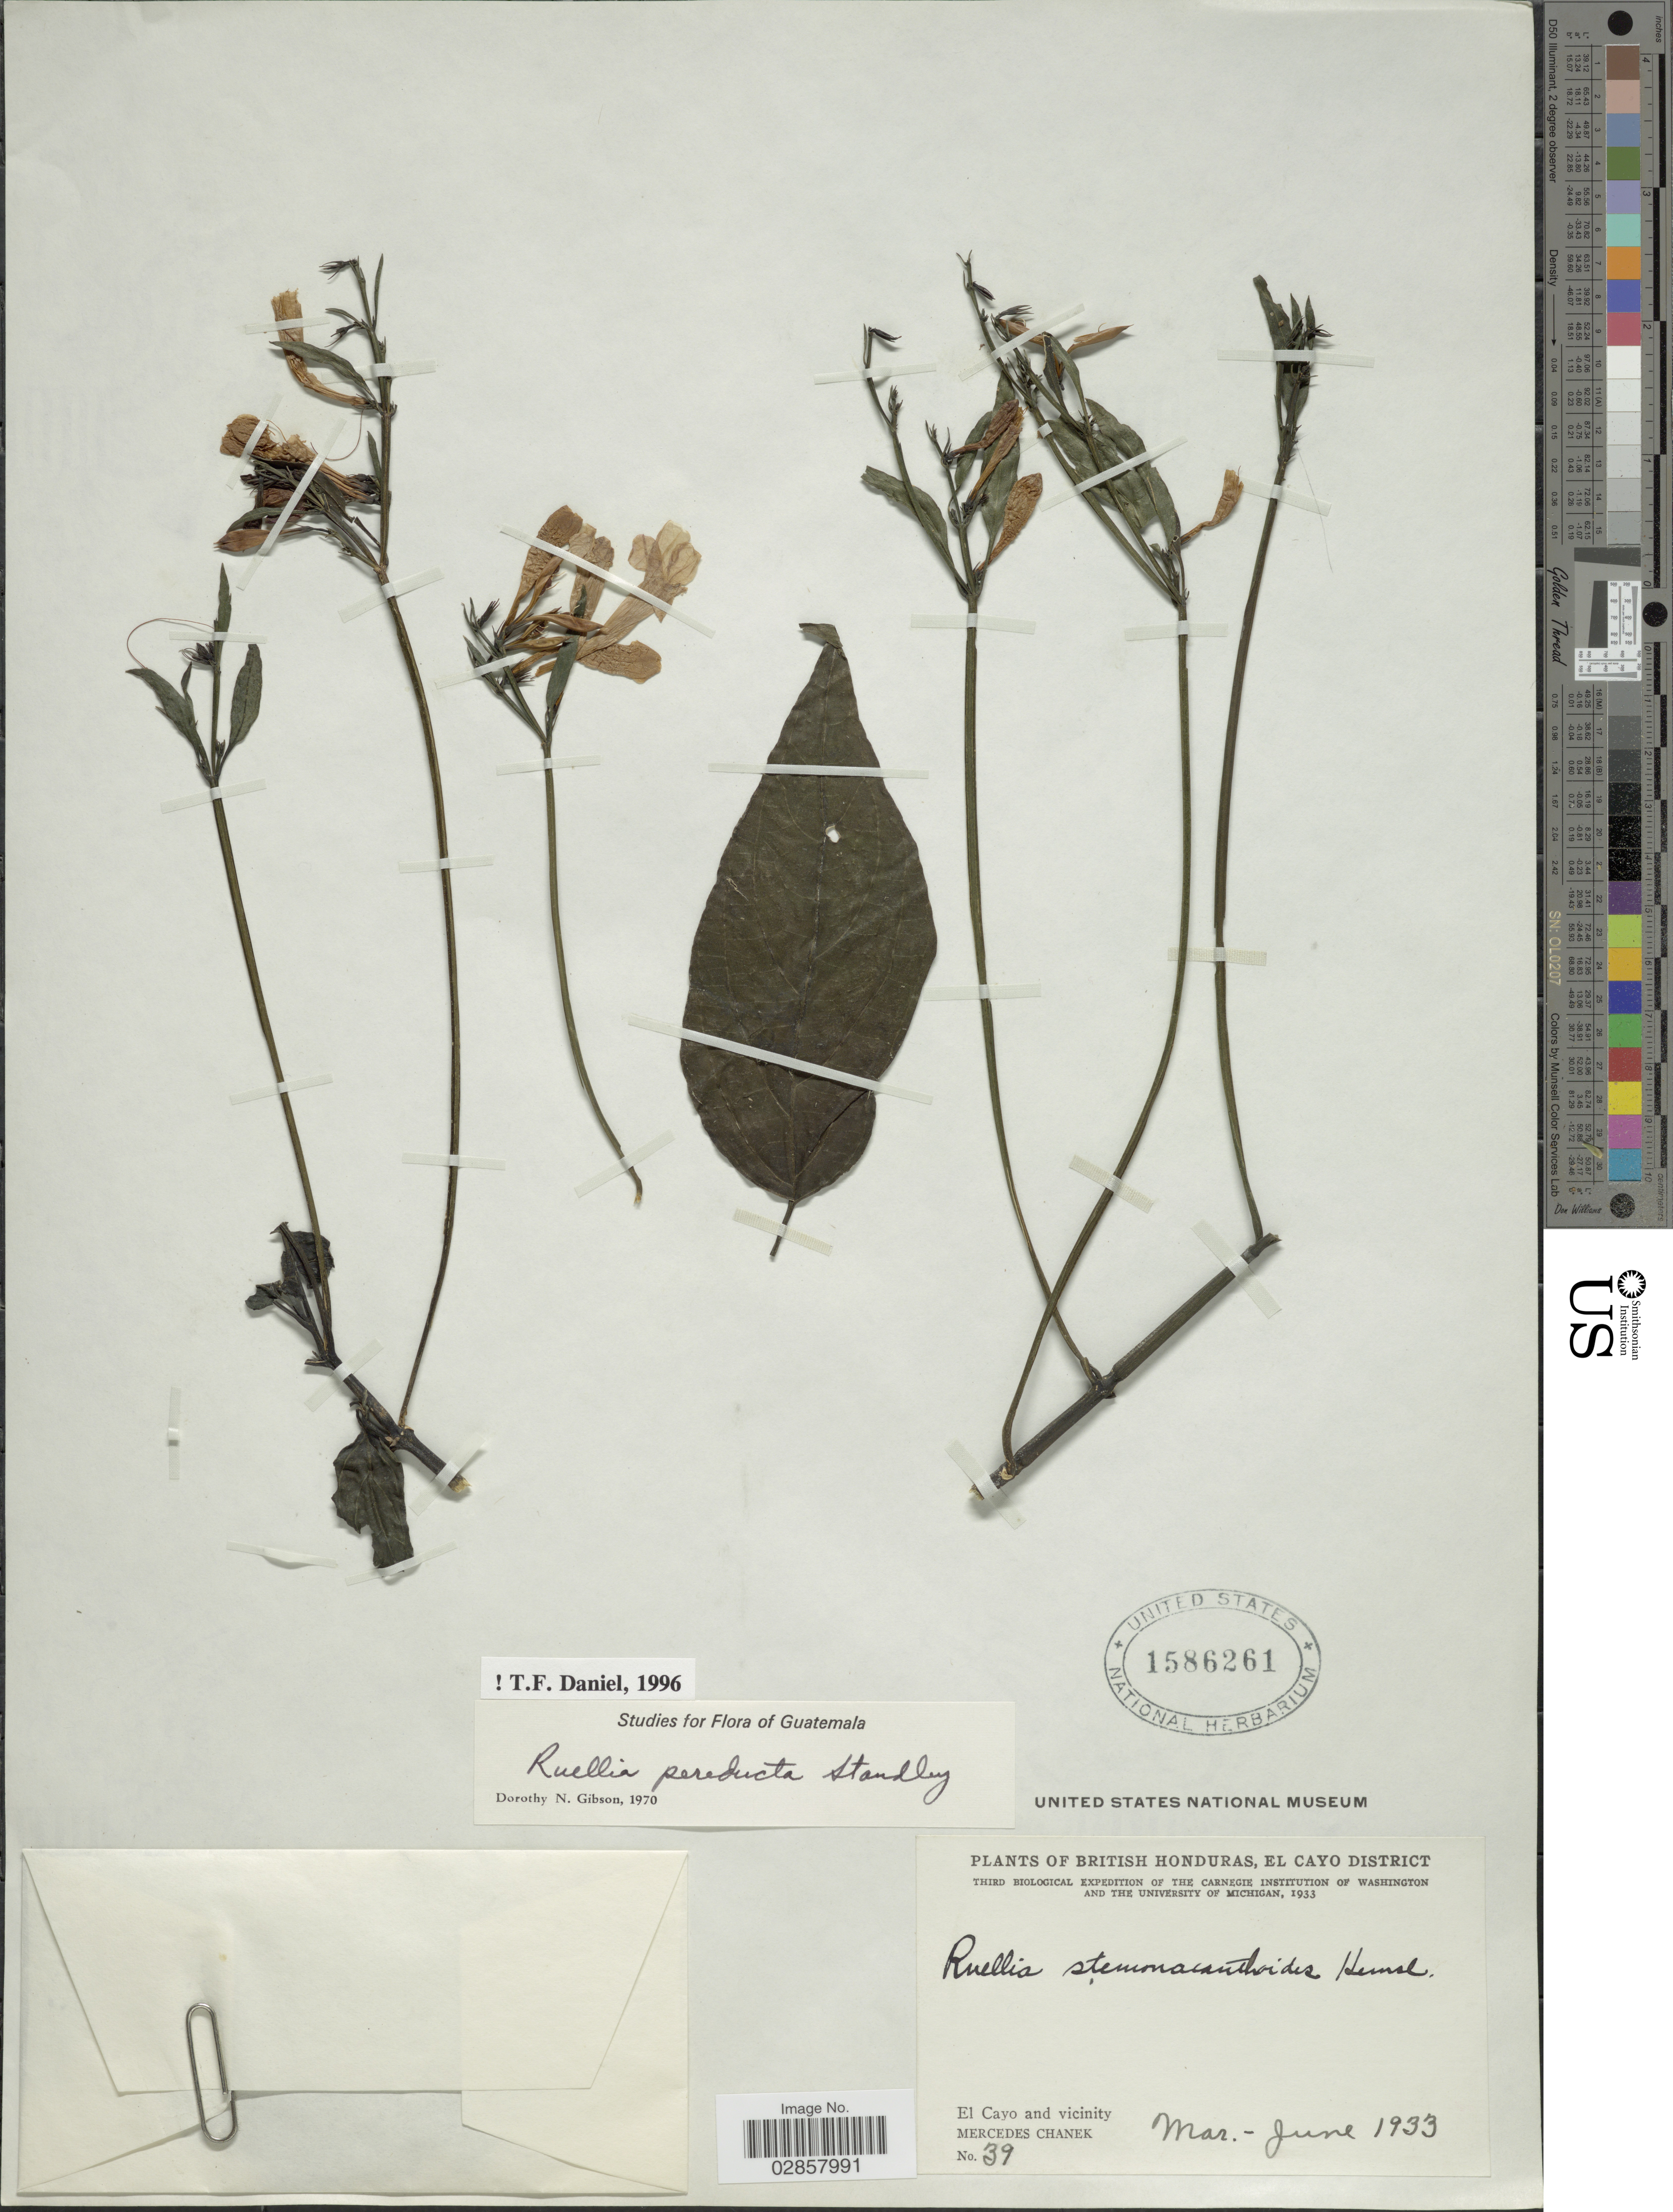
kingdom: Plantae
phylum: Tracheophyta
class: Magnoliopsida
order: Lamiales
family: Acanthaceae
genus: Ruellia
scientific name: Ruellia pereducta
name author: Standl. ex Lundell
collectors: M. Chanek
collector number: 39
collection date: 1933-03/1933-06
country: Belize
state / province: Cayo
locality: British Honduras, El Cayo District. El Cayo and vicinity.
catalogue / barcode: US 1586261